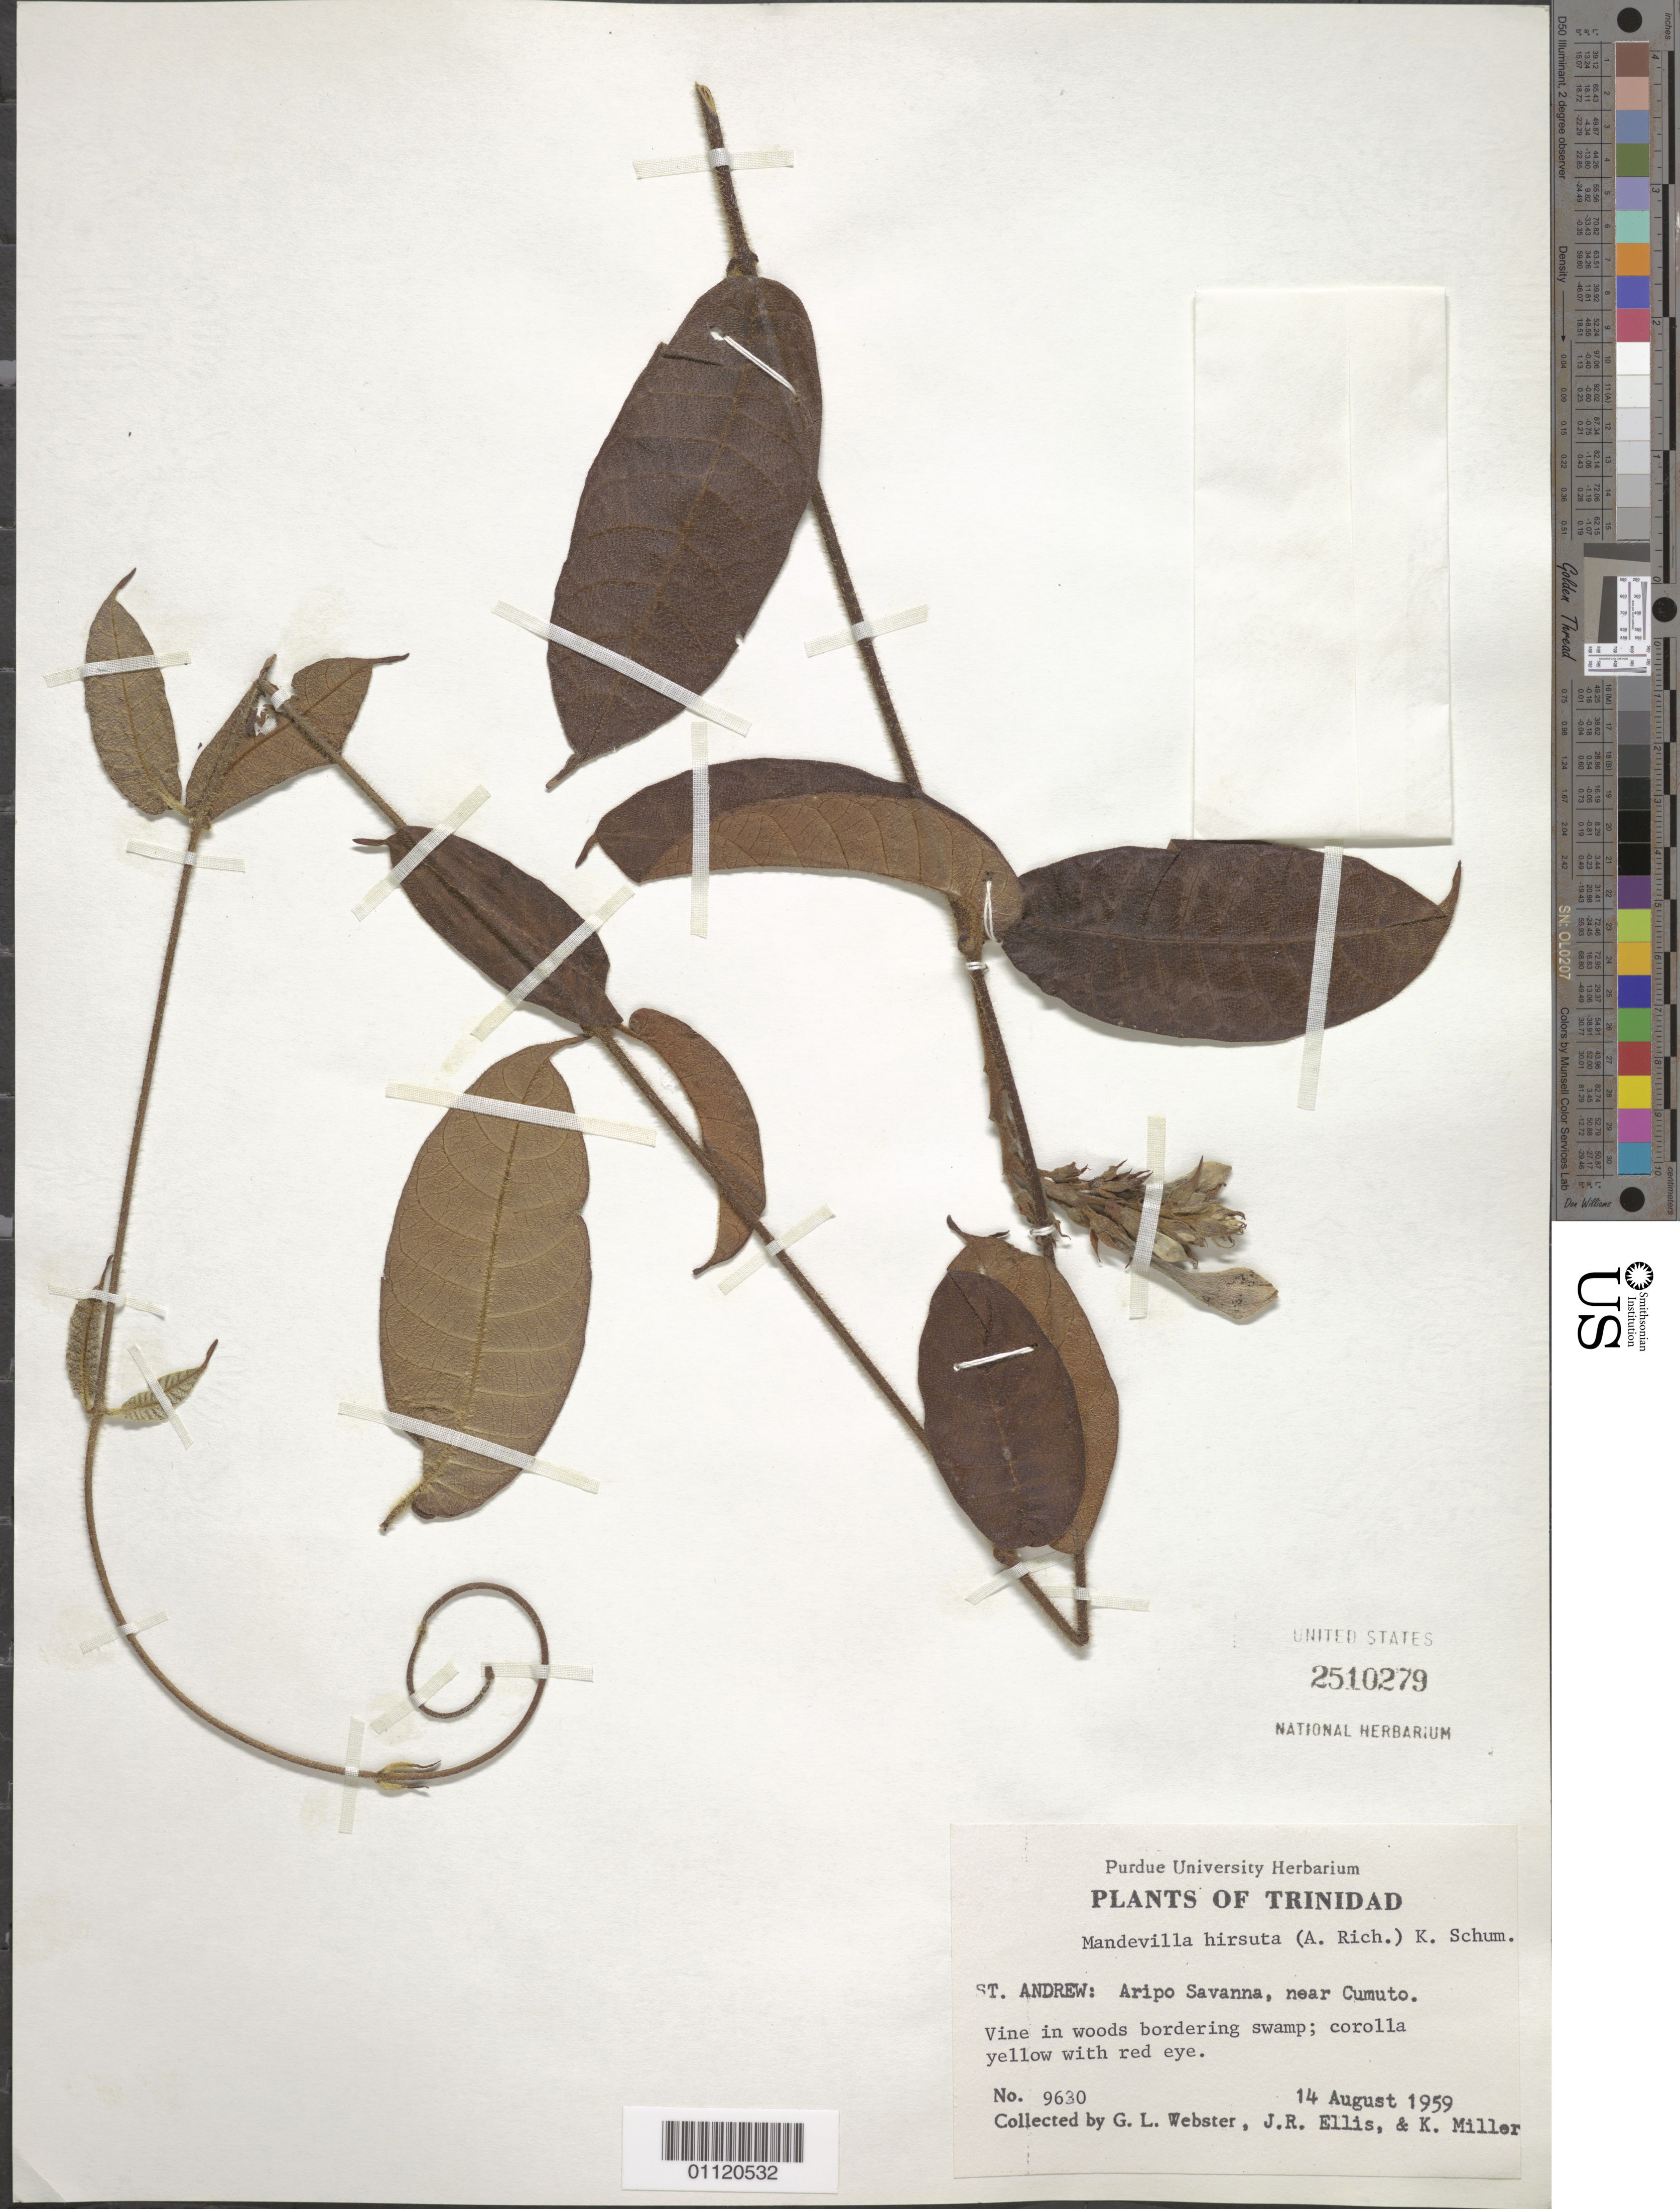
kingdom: Plantae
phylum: Tracheophyta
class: Magnoliopsida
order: Gentianales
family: Apocynaceae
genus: Mandevilla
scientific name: Mandevilla hirsuta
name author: (Rich.) K. Schum.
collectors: G. L. Webster, J. R. Ellis & K. Miller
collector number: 9630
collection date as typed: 14 Aug 1959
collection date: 1959-08-14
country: Trinidad and Tobago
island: Trinidad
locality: St. Andrew: Aripo Savanna, near Cumuto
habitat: in woods bordering swamp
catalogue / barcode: US 2510279